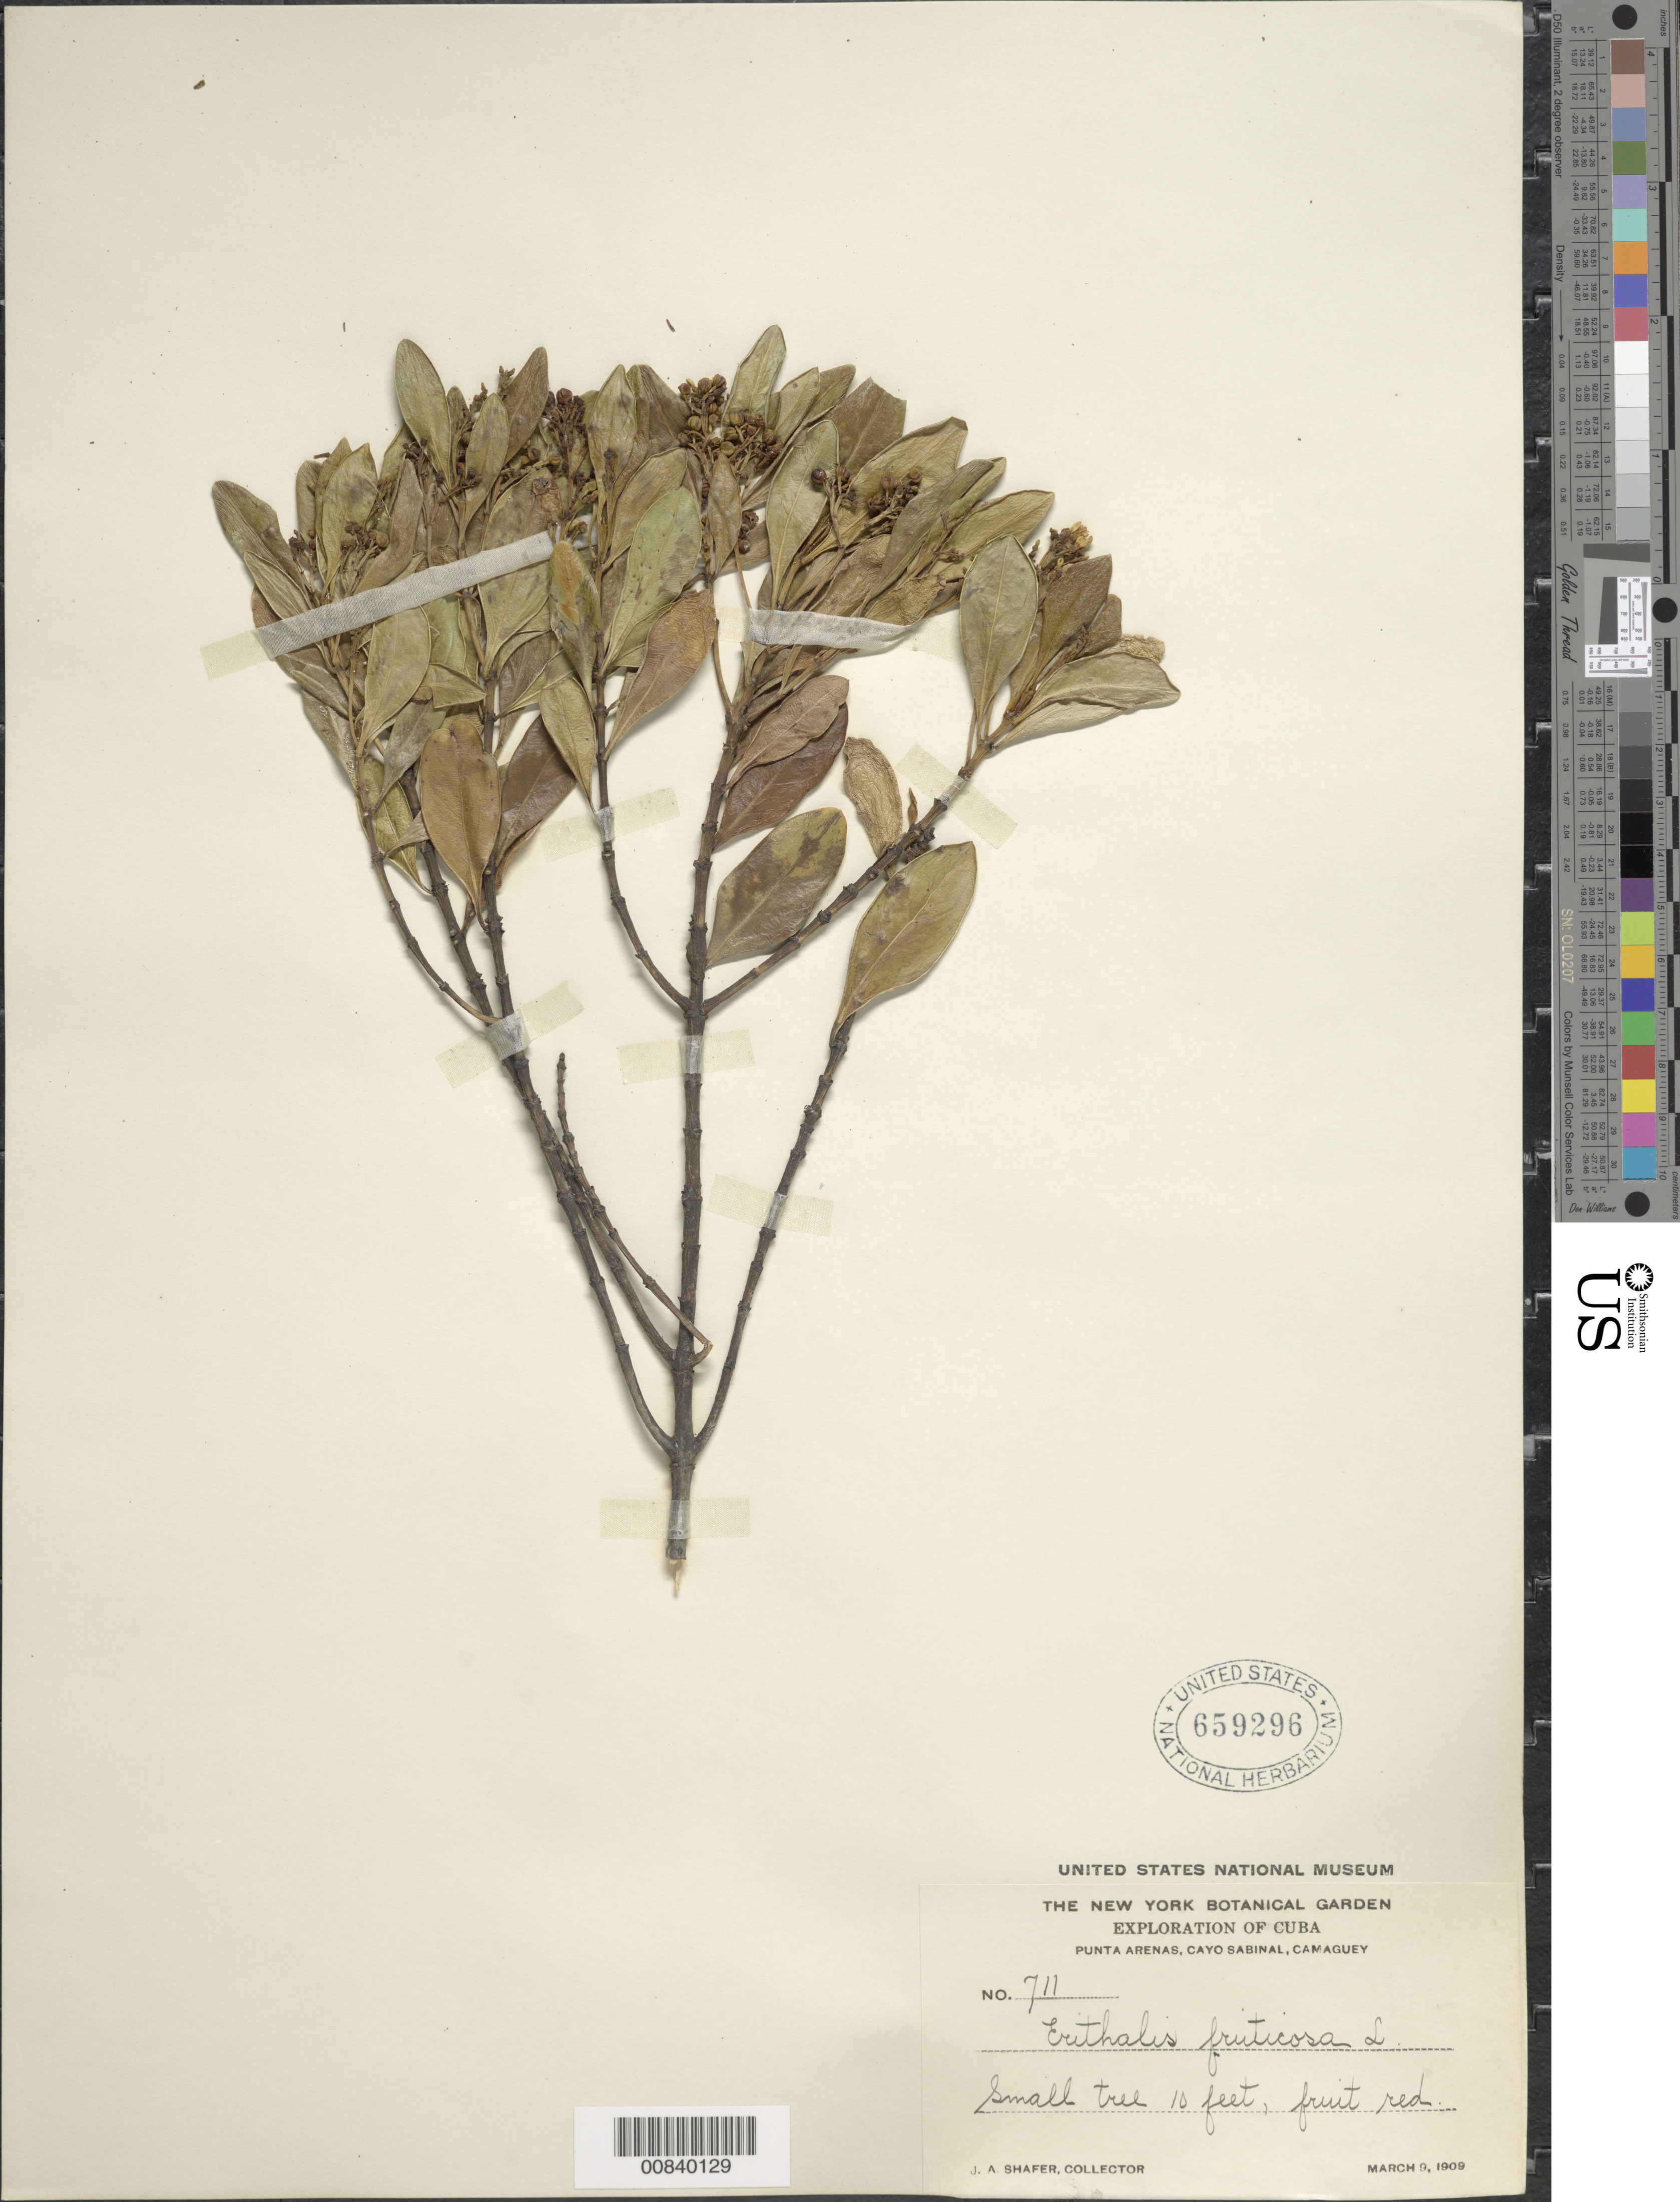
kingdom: Plantae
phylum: Tracheophyta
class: Magnoliopsida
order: Gentianales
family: Rubiaceae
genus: Erithalis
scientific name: Erithalis fruticosa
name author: L.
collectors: J. A. Shafer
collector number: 711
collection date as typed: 09 Mar 1909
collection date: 1909-03-09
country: Cuba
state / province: Camaguey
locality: Punta Arenas, Cayo Sabinal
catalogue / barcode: US 659296